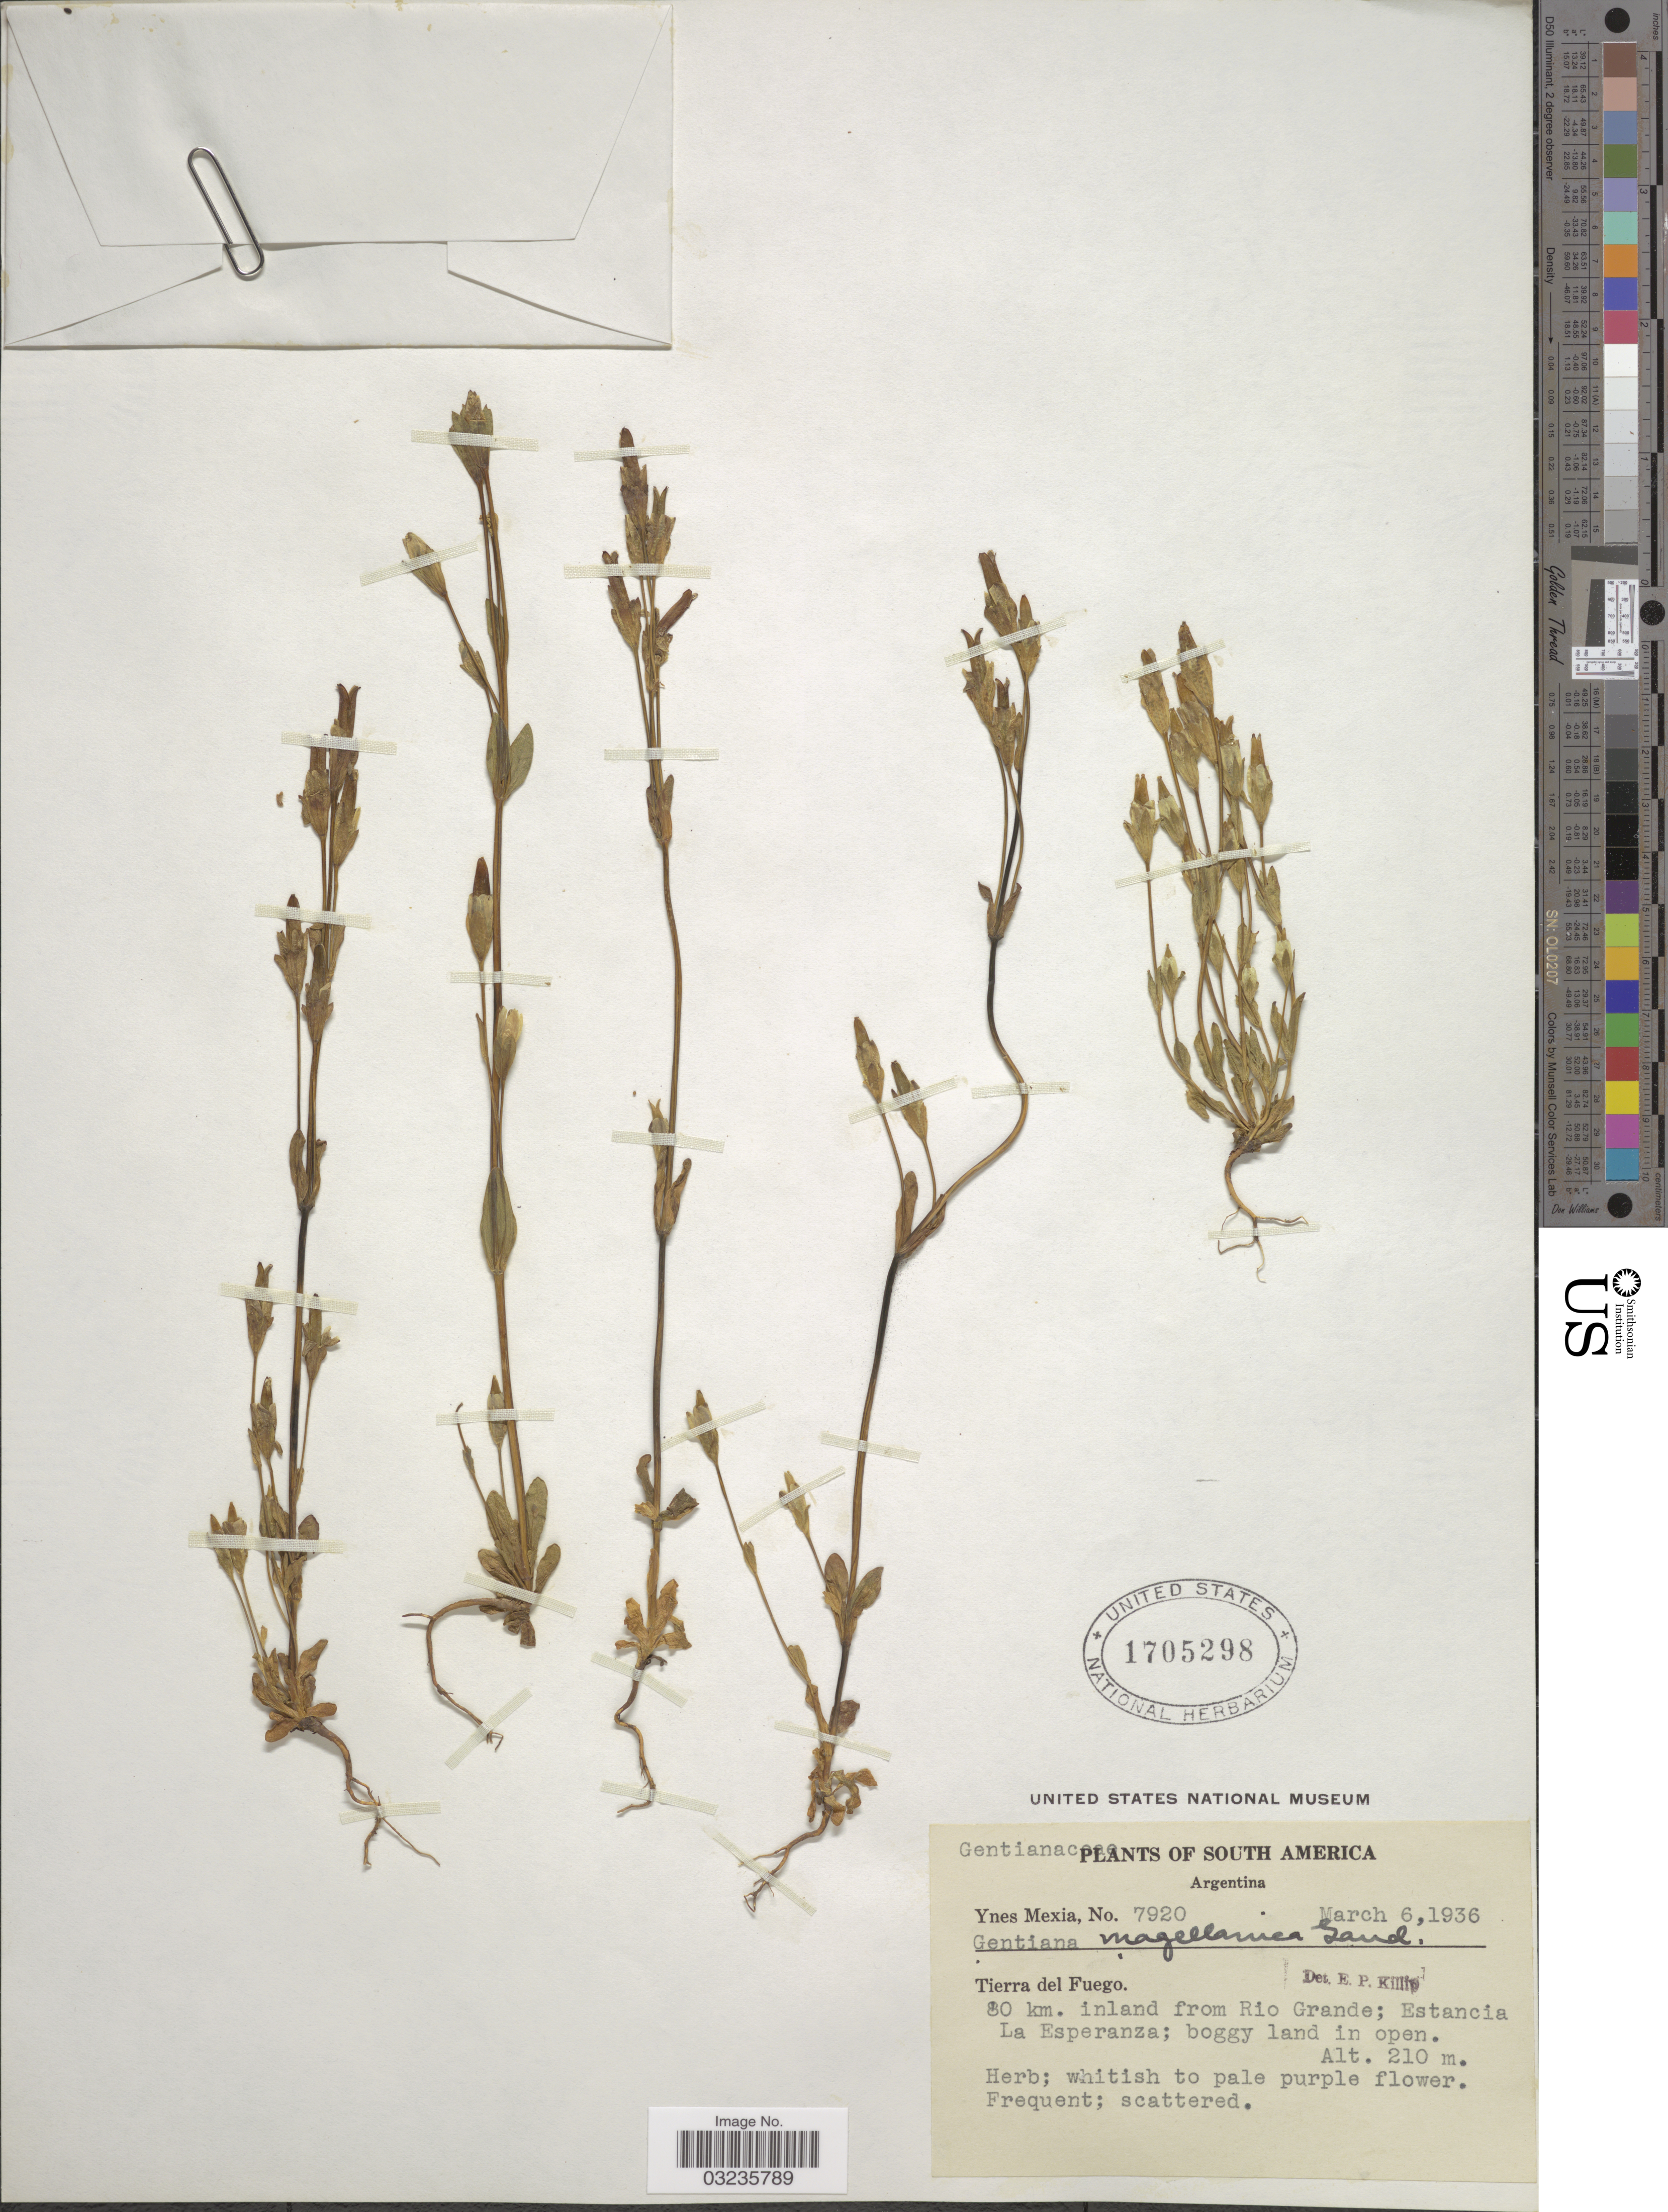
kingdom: Plantae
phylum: Tracheophyta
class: Magnoliopsida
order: Gentianales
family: Gentianaceae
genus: Gentiana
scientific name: Gentiana magellanica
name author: Gaudich.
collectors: Y. Mexia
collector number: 7920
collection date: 1936-03-06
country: Argentina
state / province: Tierra del Fuego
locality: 80 km. inland from Rio Grande; Estancia La Esperanza.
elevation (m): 210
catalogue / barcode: US 1705298